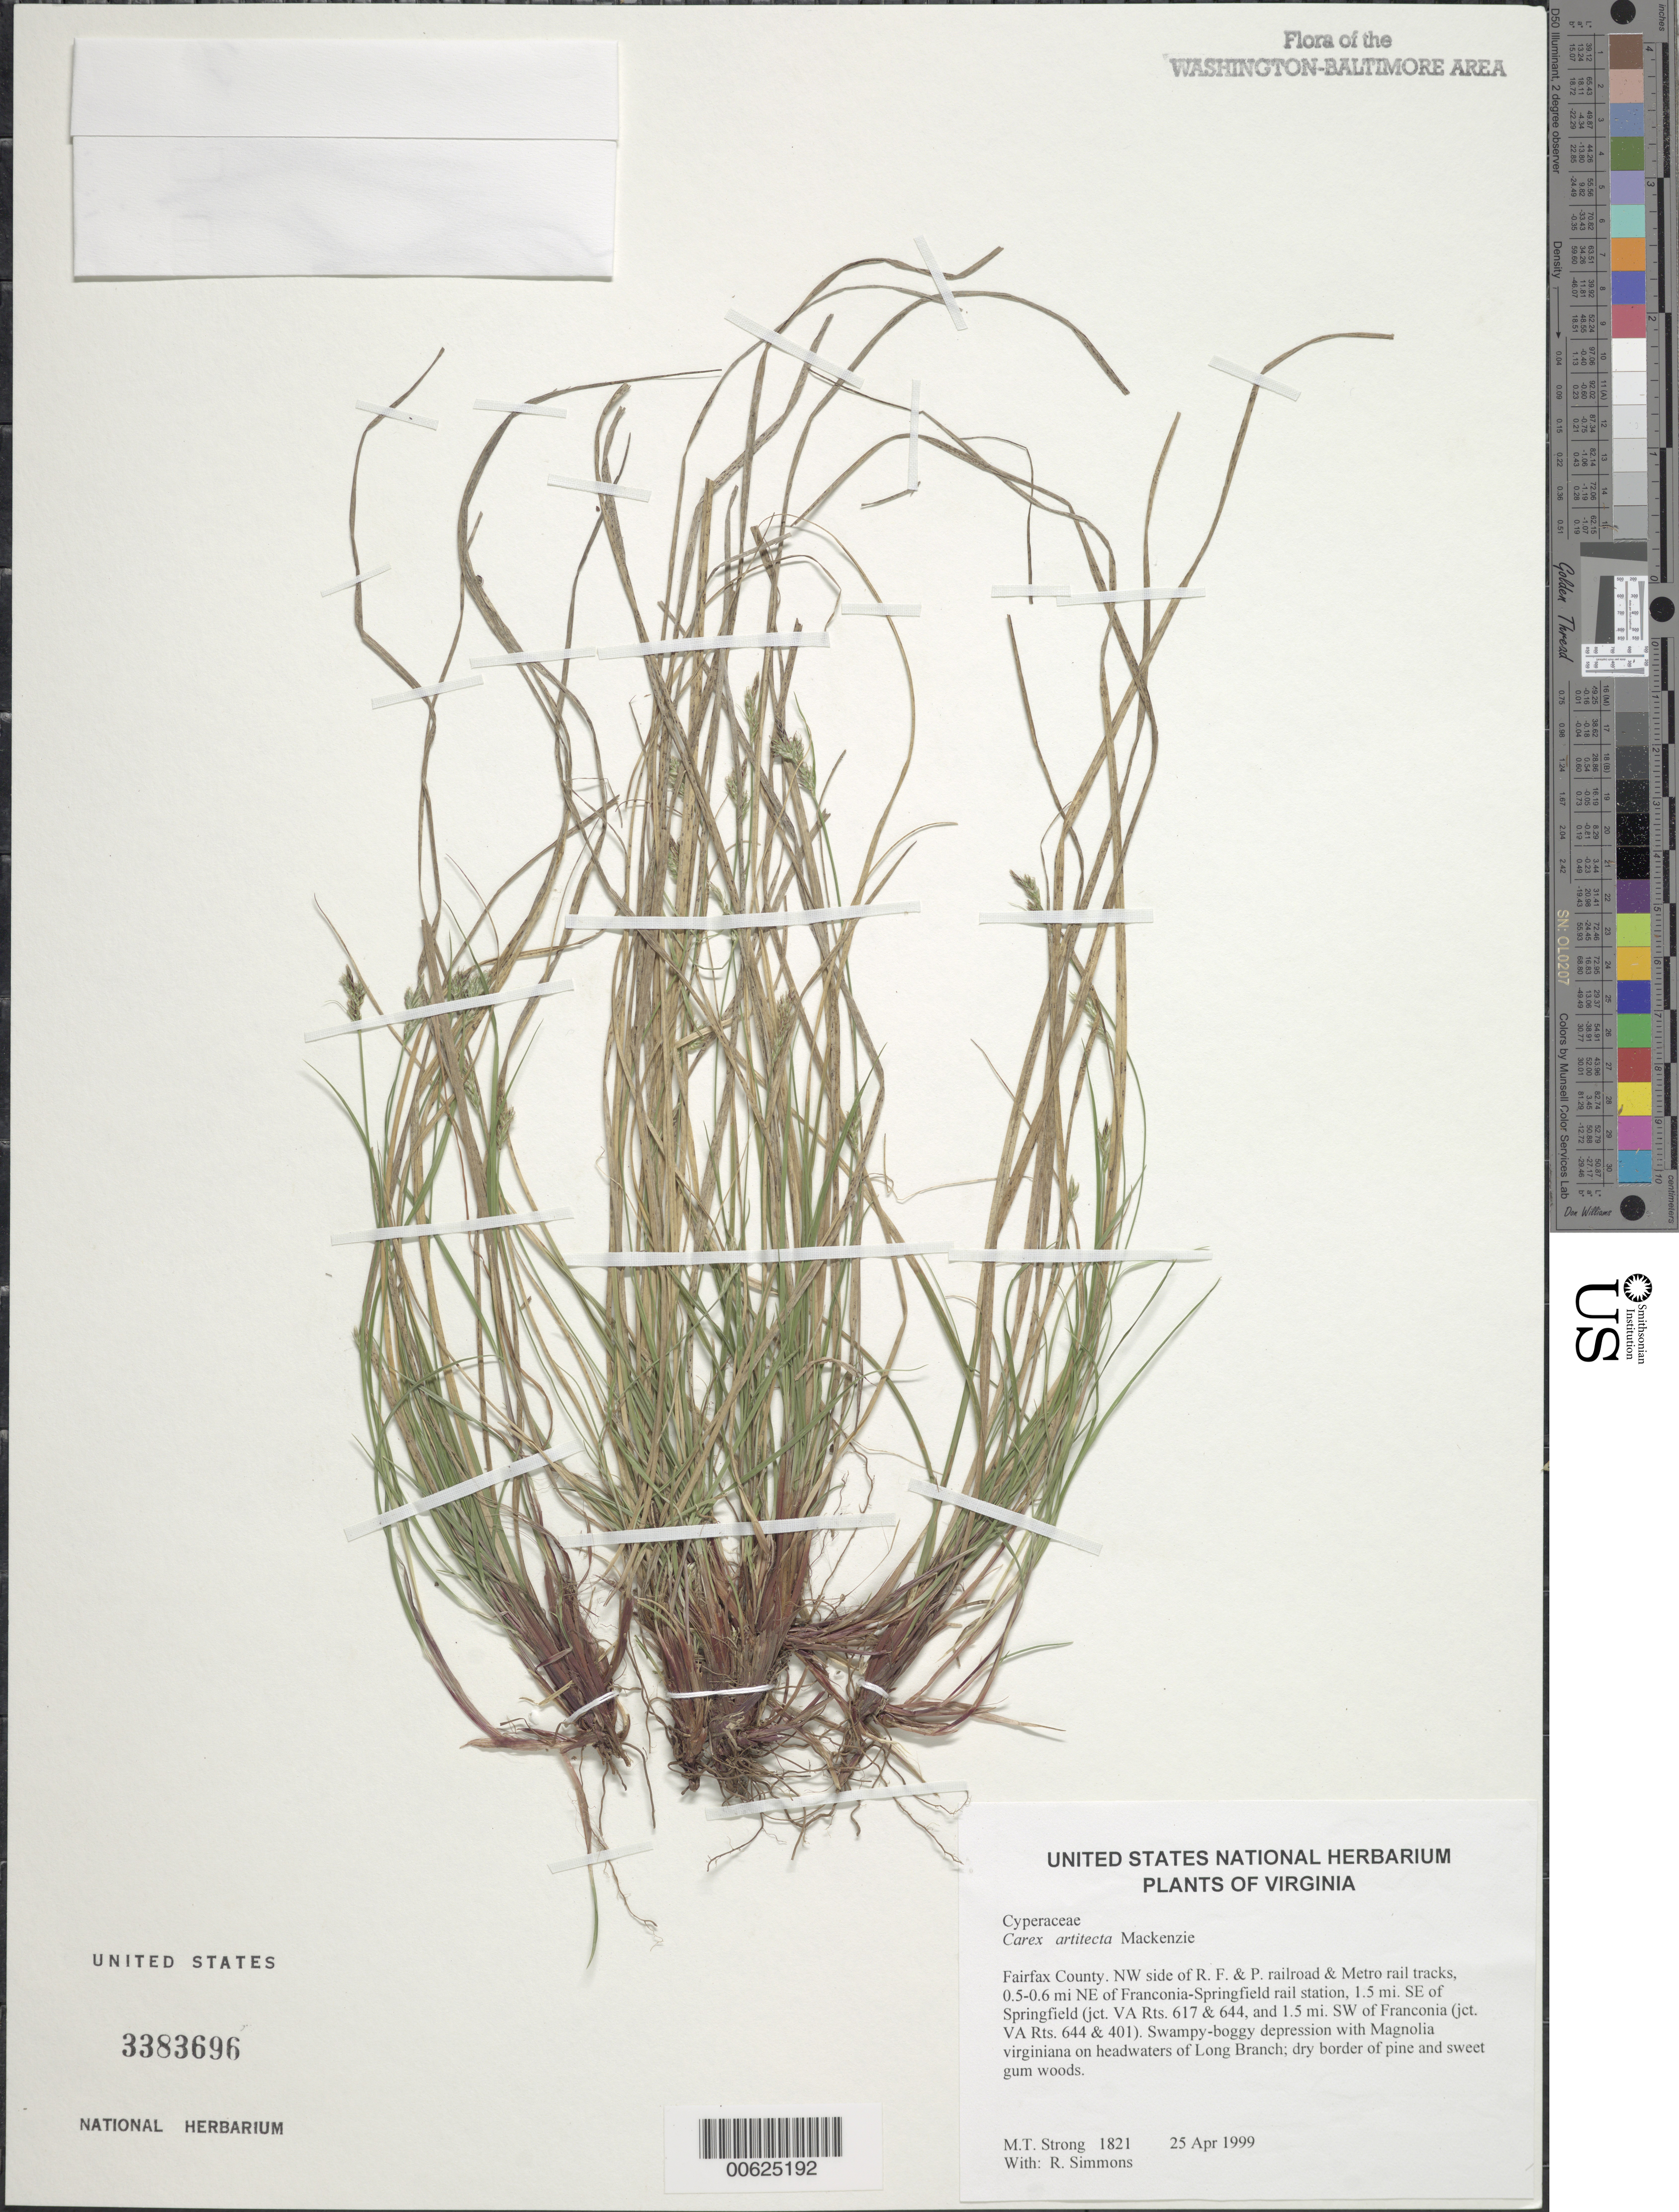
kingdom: Plantae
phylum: Tracheophyta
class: Liliopsida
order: Poales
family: Cyperaceae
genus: Carex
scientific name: Carex albicans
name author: Willd. ex Spreng.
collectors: M. T. Strong & R. Simmons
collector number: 1821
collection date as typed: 25 Apr 1999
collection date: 1999-04-25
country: United States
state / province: Virginia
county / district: Fairfax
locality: NW side of R. F. & P. railroad & Metro rail tracks, 0.5-0.6 mi NE of Franconia-Springfield rail station, 1.5 mi. SE of Springfield (jct. VA Rts. 617 & 644, and 1.5 mi. SW of Franconia (jct. VA Rts. 644 & 401).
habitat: Swampy-boggy depression with Magnolia virginiana on headwaters of Long Branch; dry border of pine and sweet gum woods.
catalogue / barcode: US 3383696